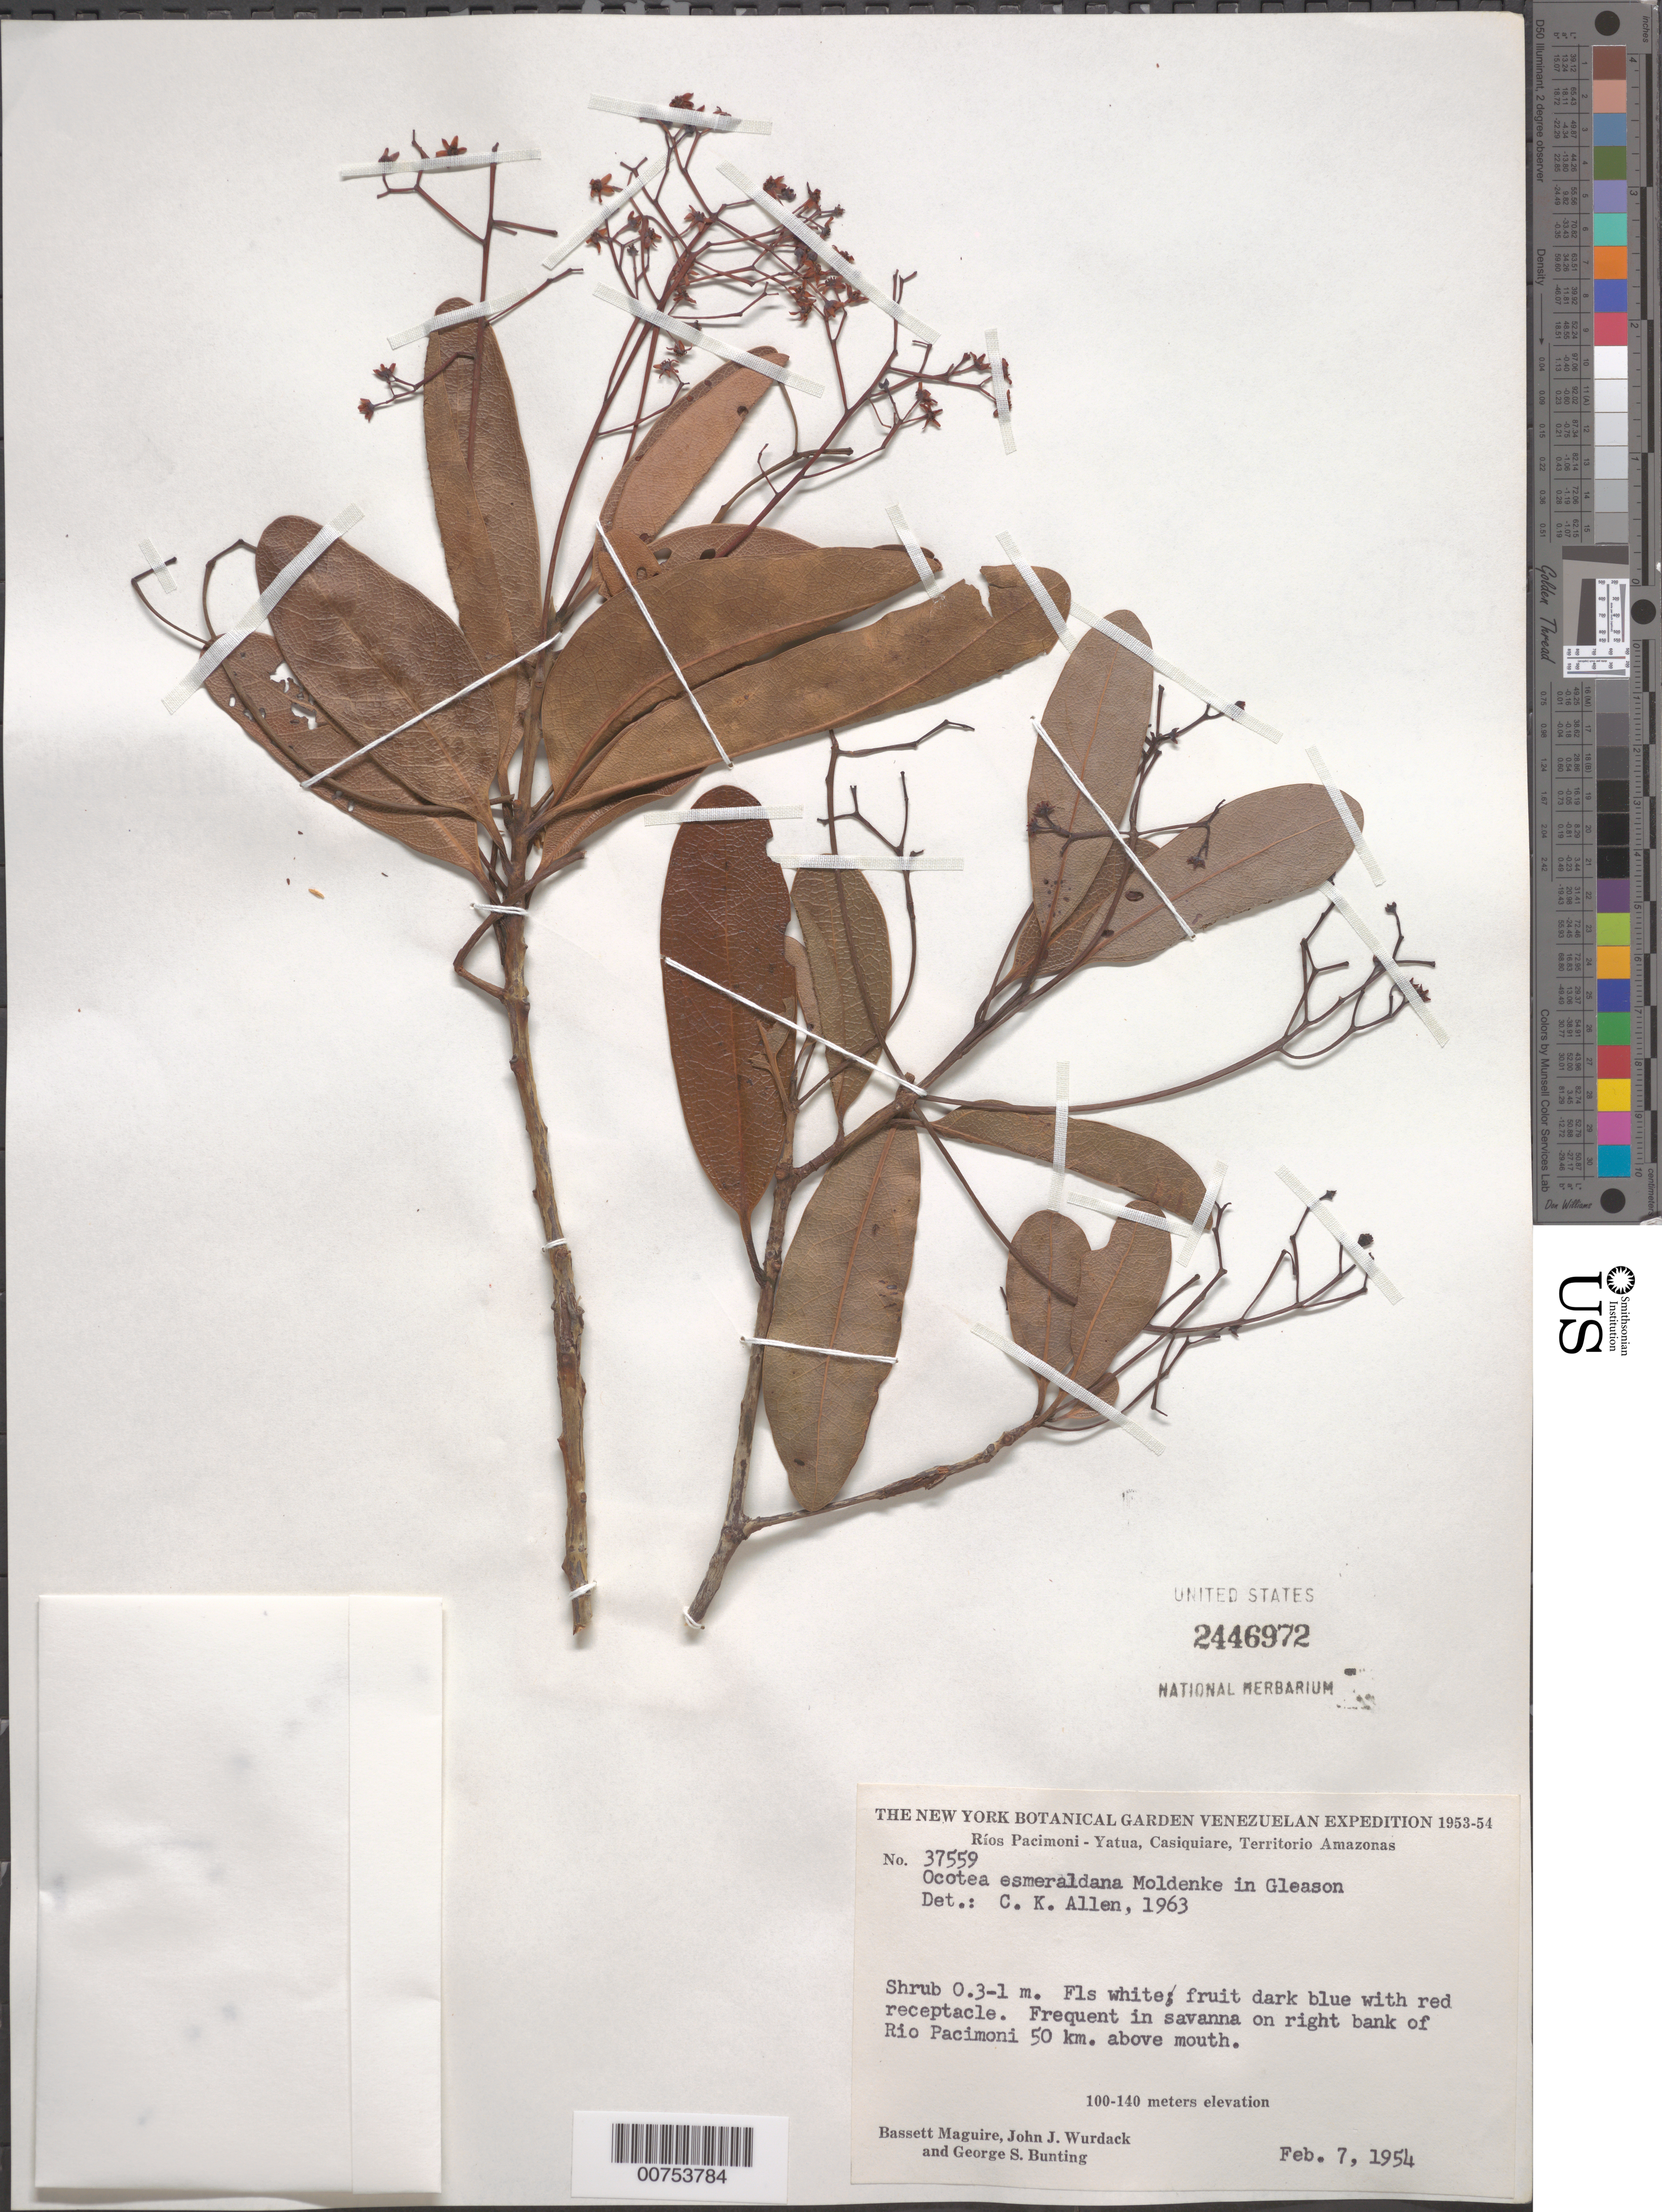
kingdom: Plantae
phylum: Tracheophyta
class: Magnoliopsida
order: Laurales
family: Lauraceae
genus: Ocotea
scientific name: Ocotea esmeraldana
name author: Moldenke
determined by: Allen, C. K.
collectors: B. Maguire, J. J. Wurdack & G. S. Bunting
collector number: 37559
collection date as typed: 7-Feb-54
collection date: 1954-02-07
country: Venezuela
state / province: Amazonas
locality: Pacimoni Savanna, Río Pacimoni, 50 km above mouth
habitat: Savanna along river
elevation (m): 100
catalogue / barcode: US 2446972